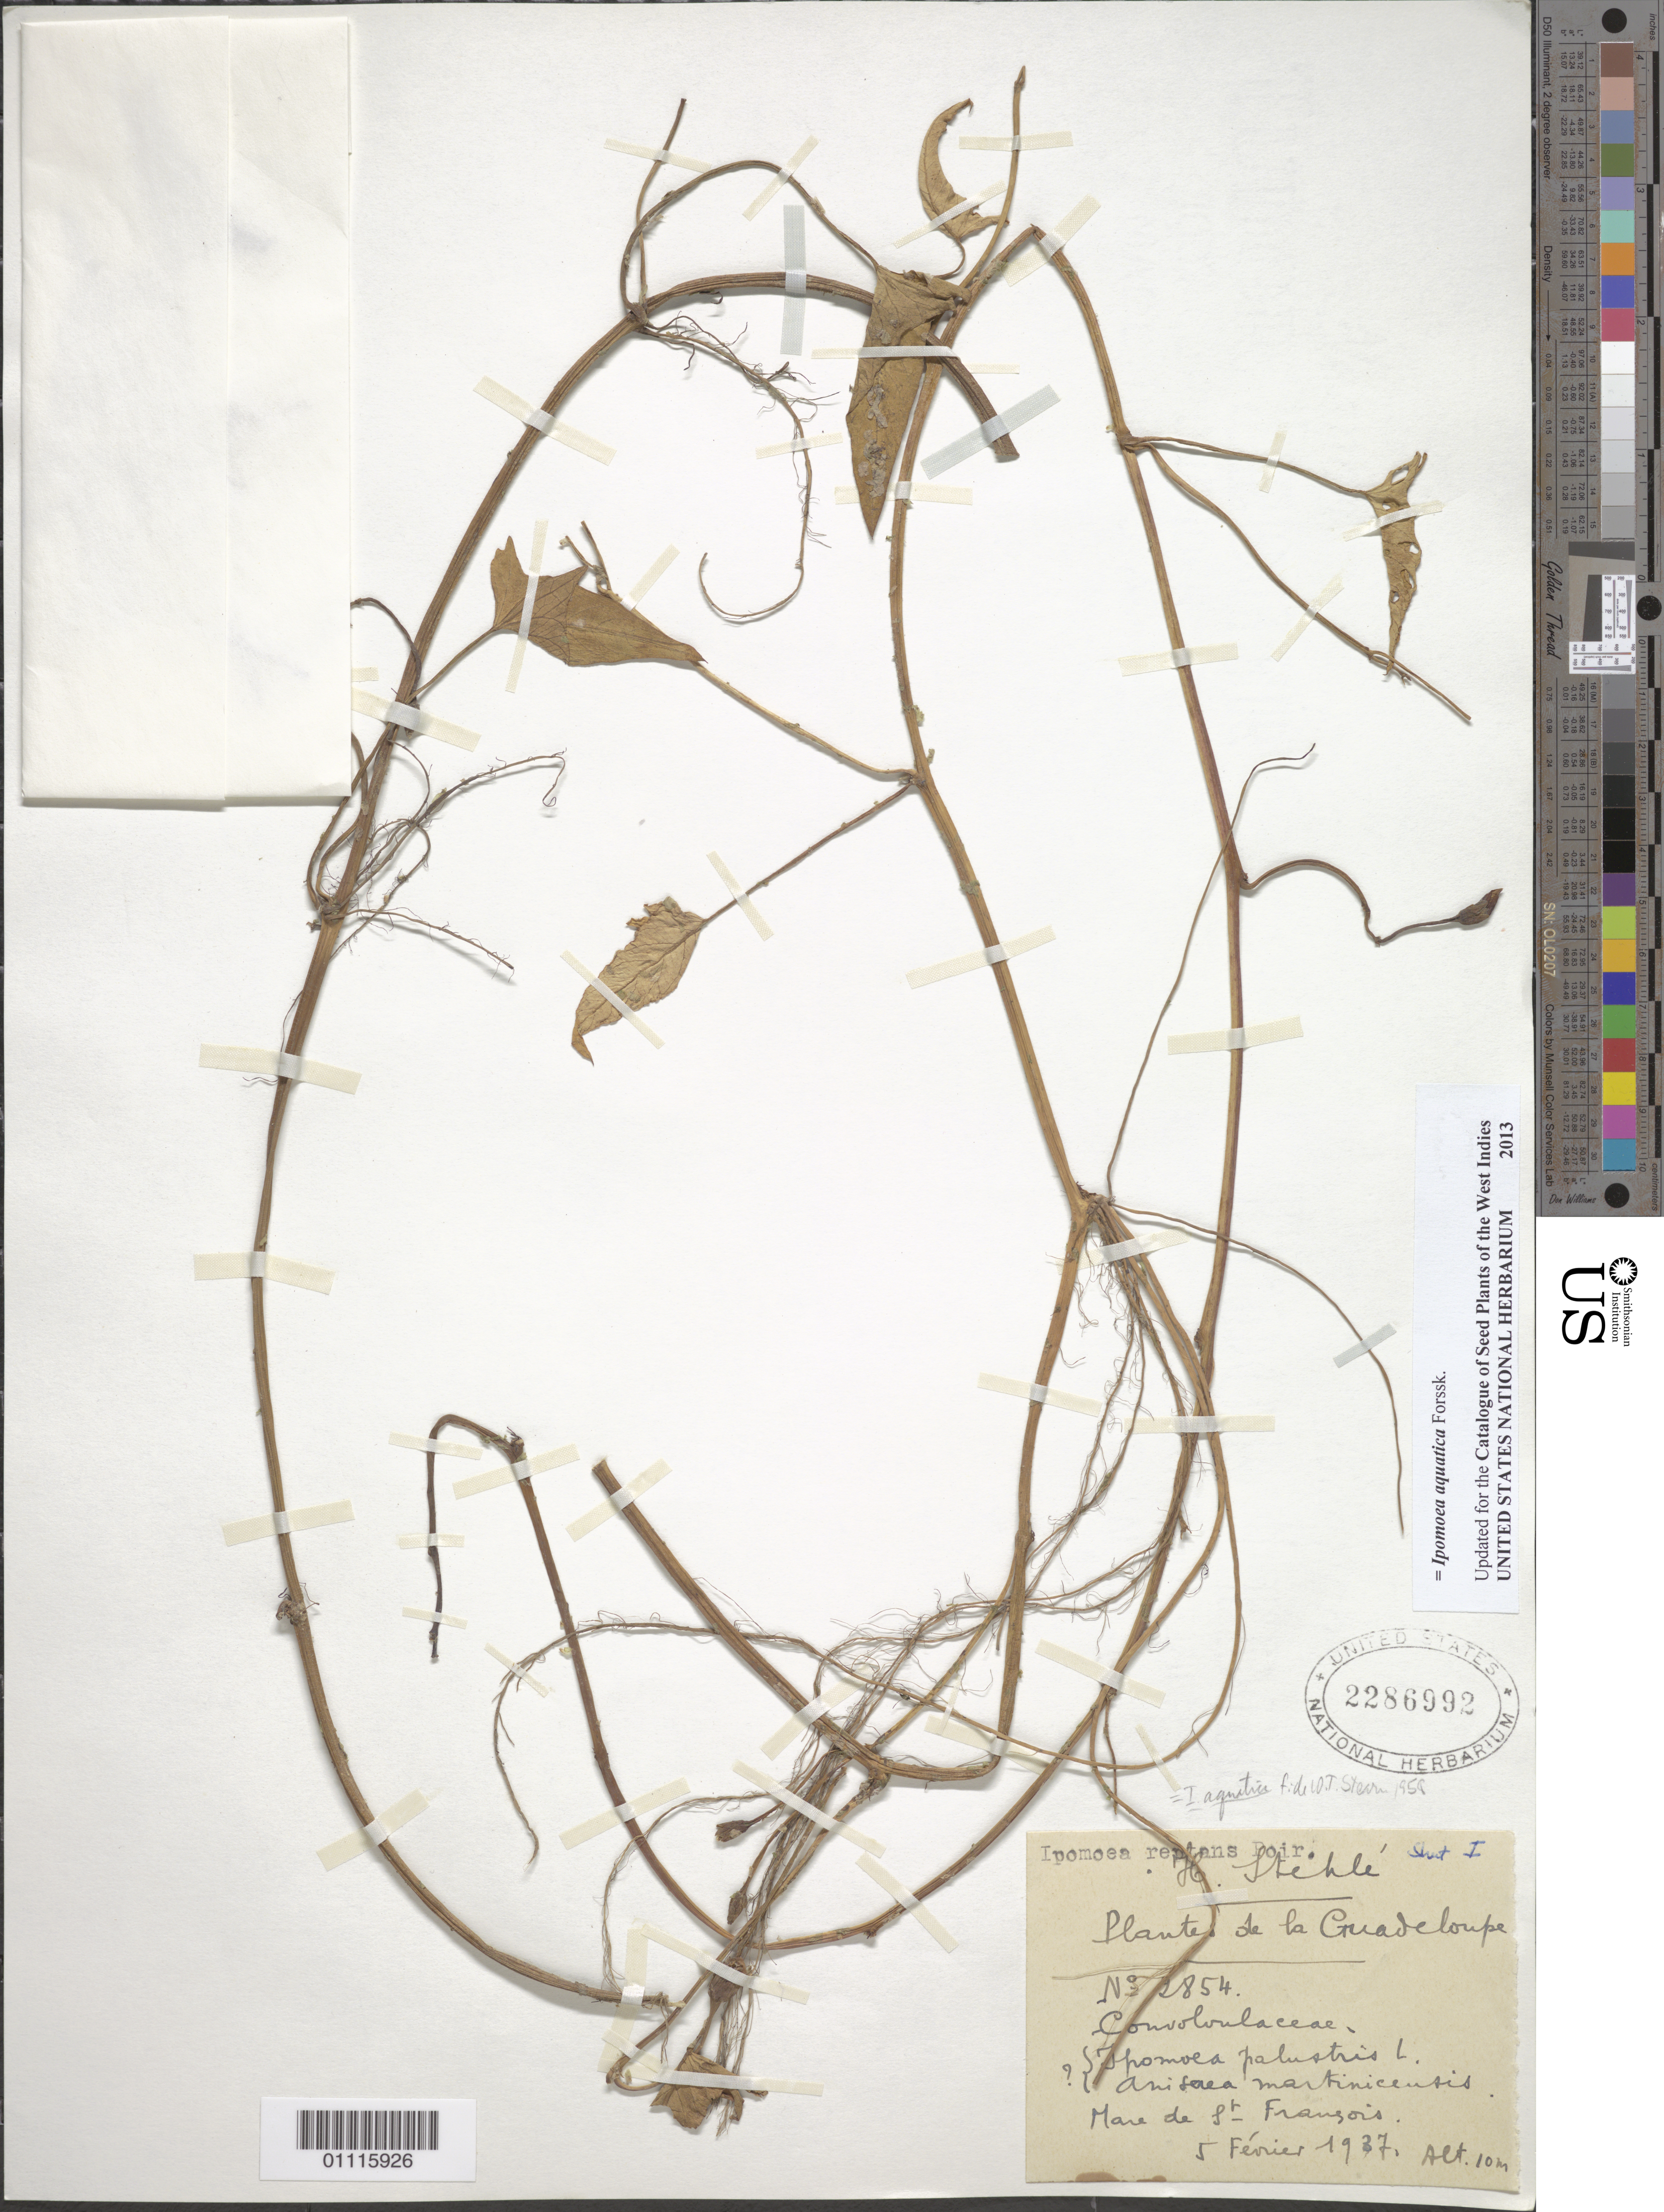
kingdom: Plantae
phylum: Tracheophyta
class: Magnoliopsida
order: Solanales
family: Convolvulaceae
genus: Ipomoea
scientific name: Ipomoea aquatica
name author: Forssk.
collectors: H. Stehlé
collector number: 2854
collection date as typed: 05 Feb 1937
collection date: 1937-02-05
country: Guadeloupe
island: Grande Terre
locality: Mare de St. Francois.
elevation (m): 10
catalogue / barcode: US 2286992